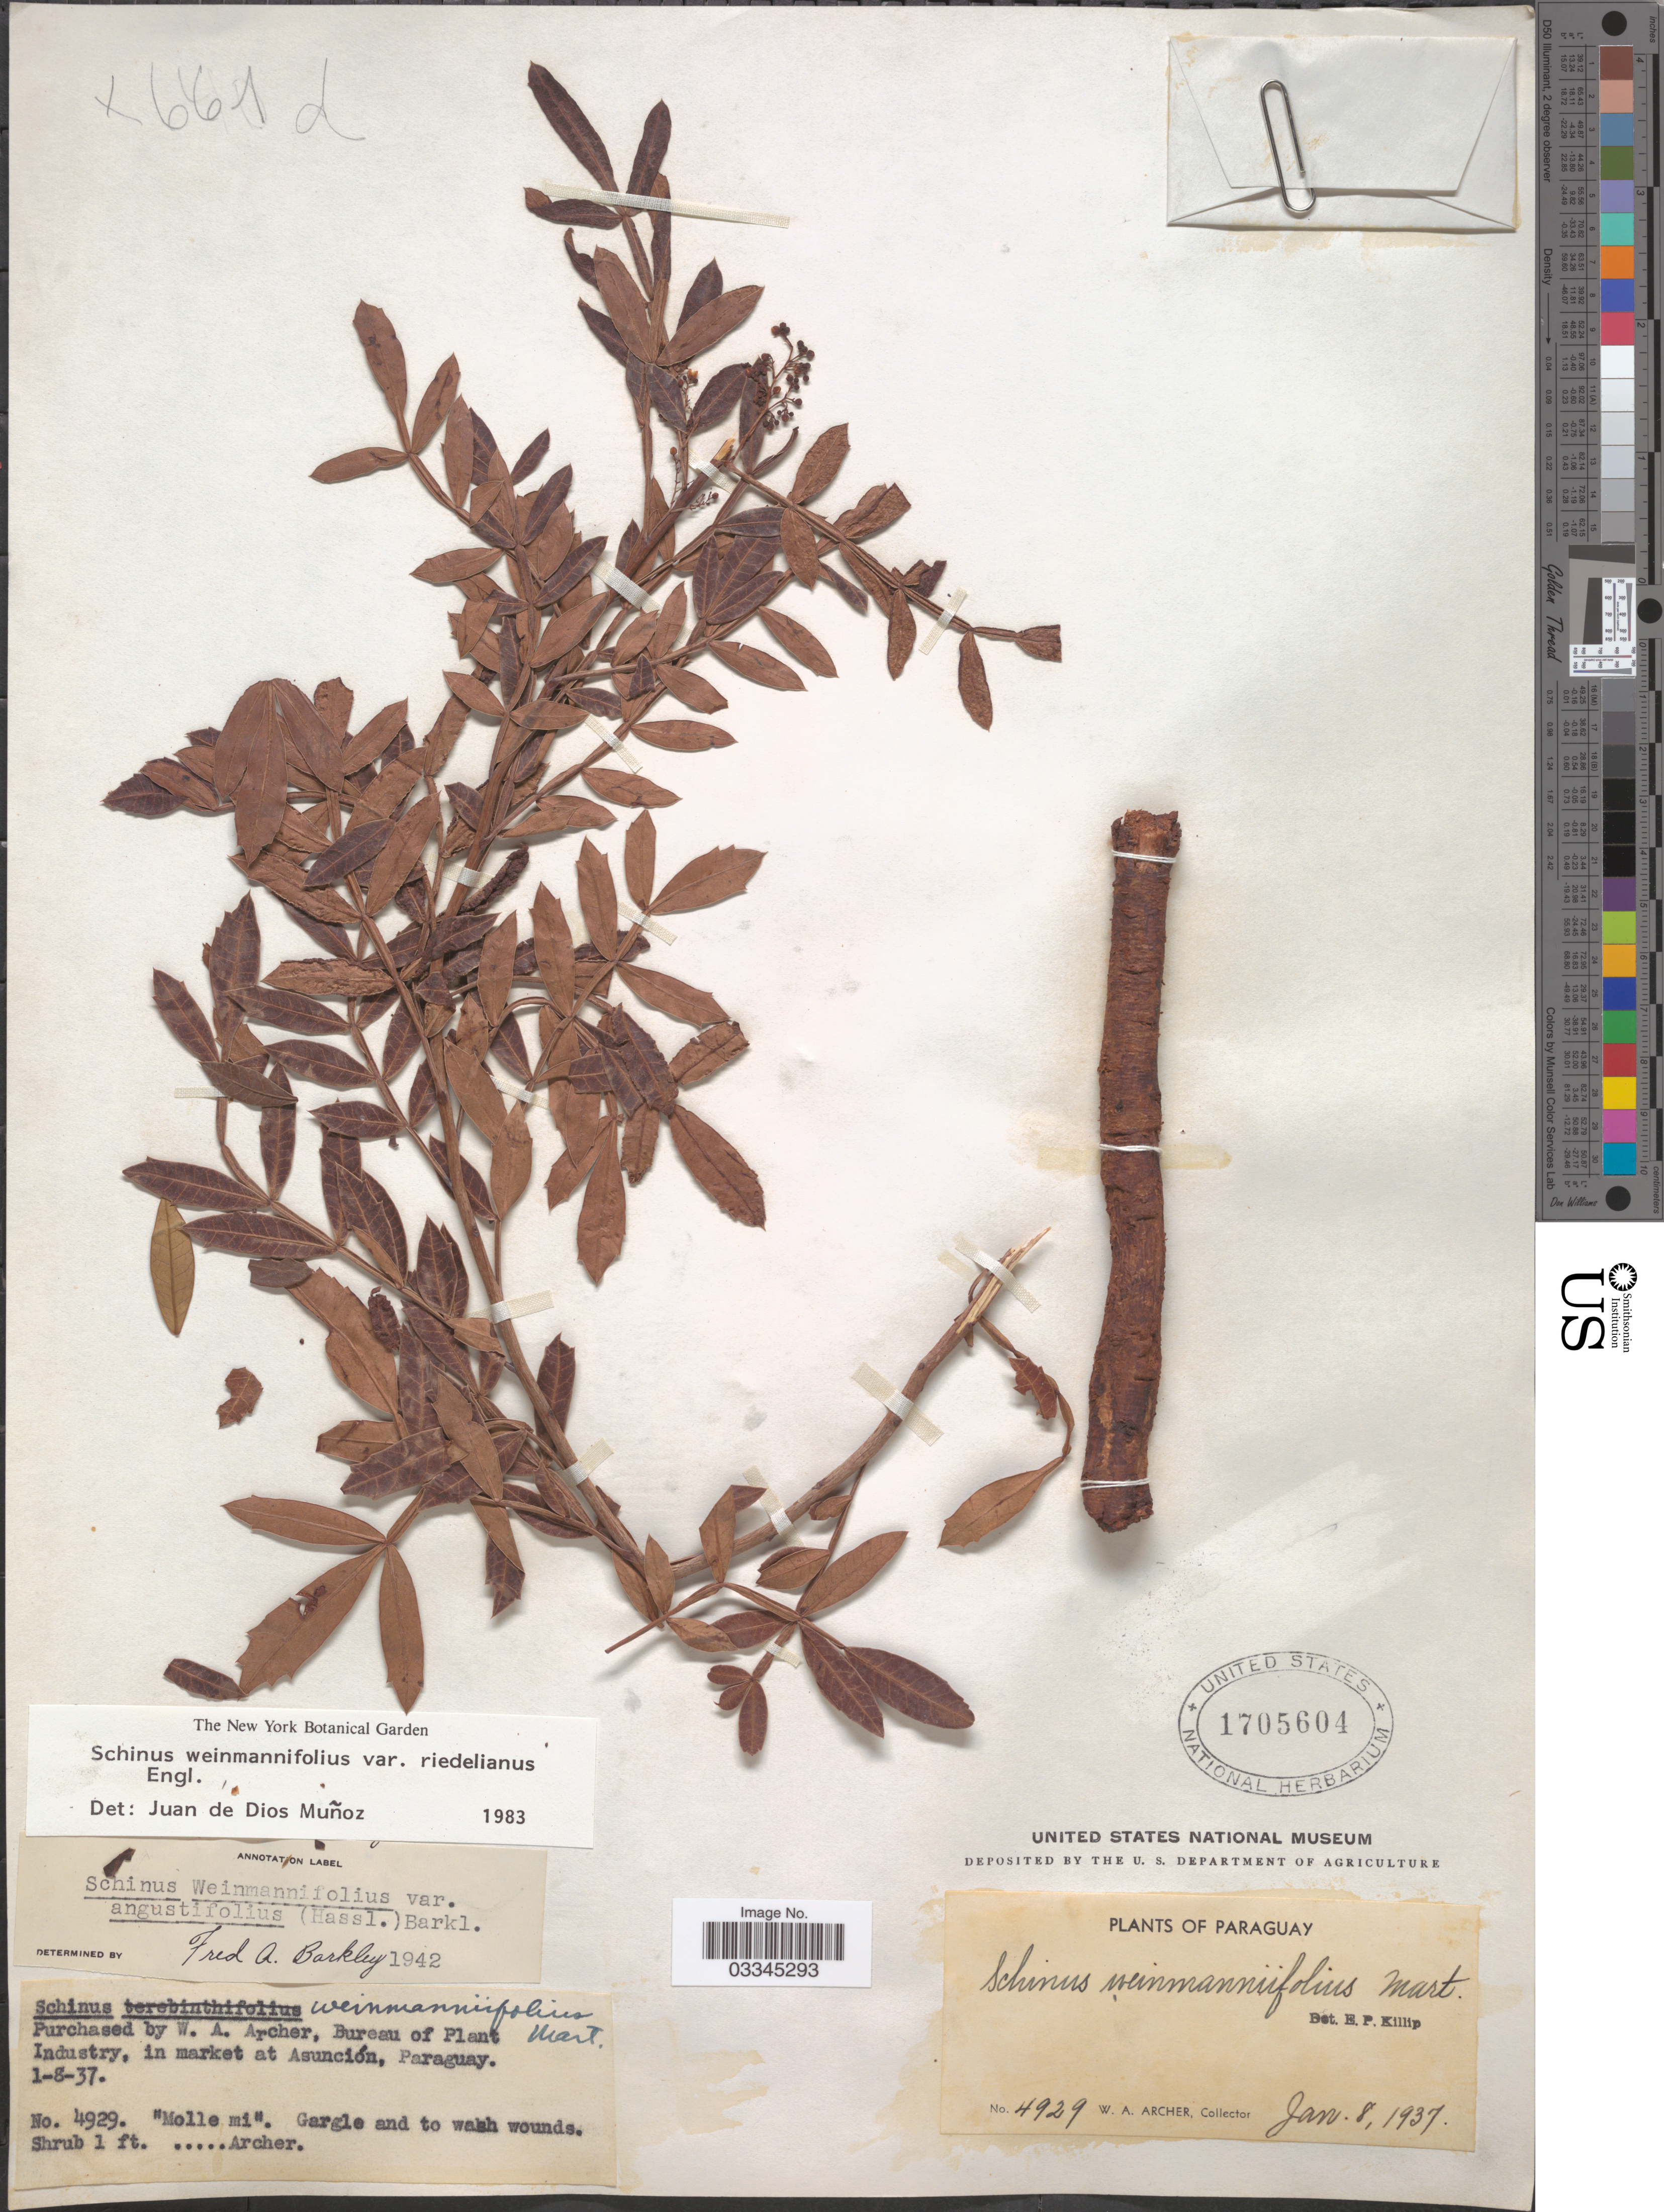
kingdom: Plantae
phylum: Tracheophyta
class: Magnoliopsida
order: Sapindales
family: Anacardiaceae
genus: Schinus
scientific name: Schinus weinmannifolia var. riedeliana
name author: Engl.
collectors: W. Archer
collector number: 4929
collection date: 1937-08-01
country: Paraguay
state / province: Asuncion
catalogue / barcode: US 1705604